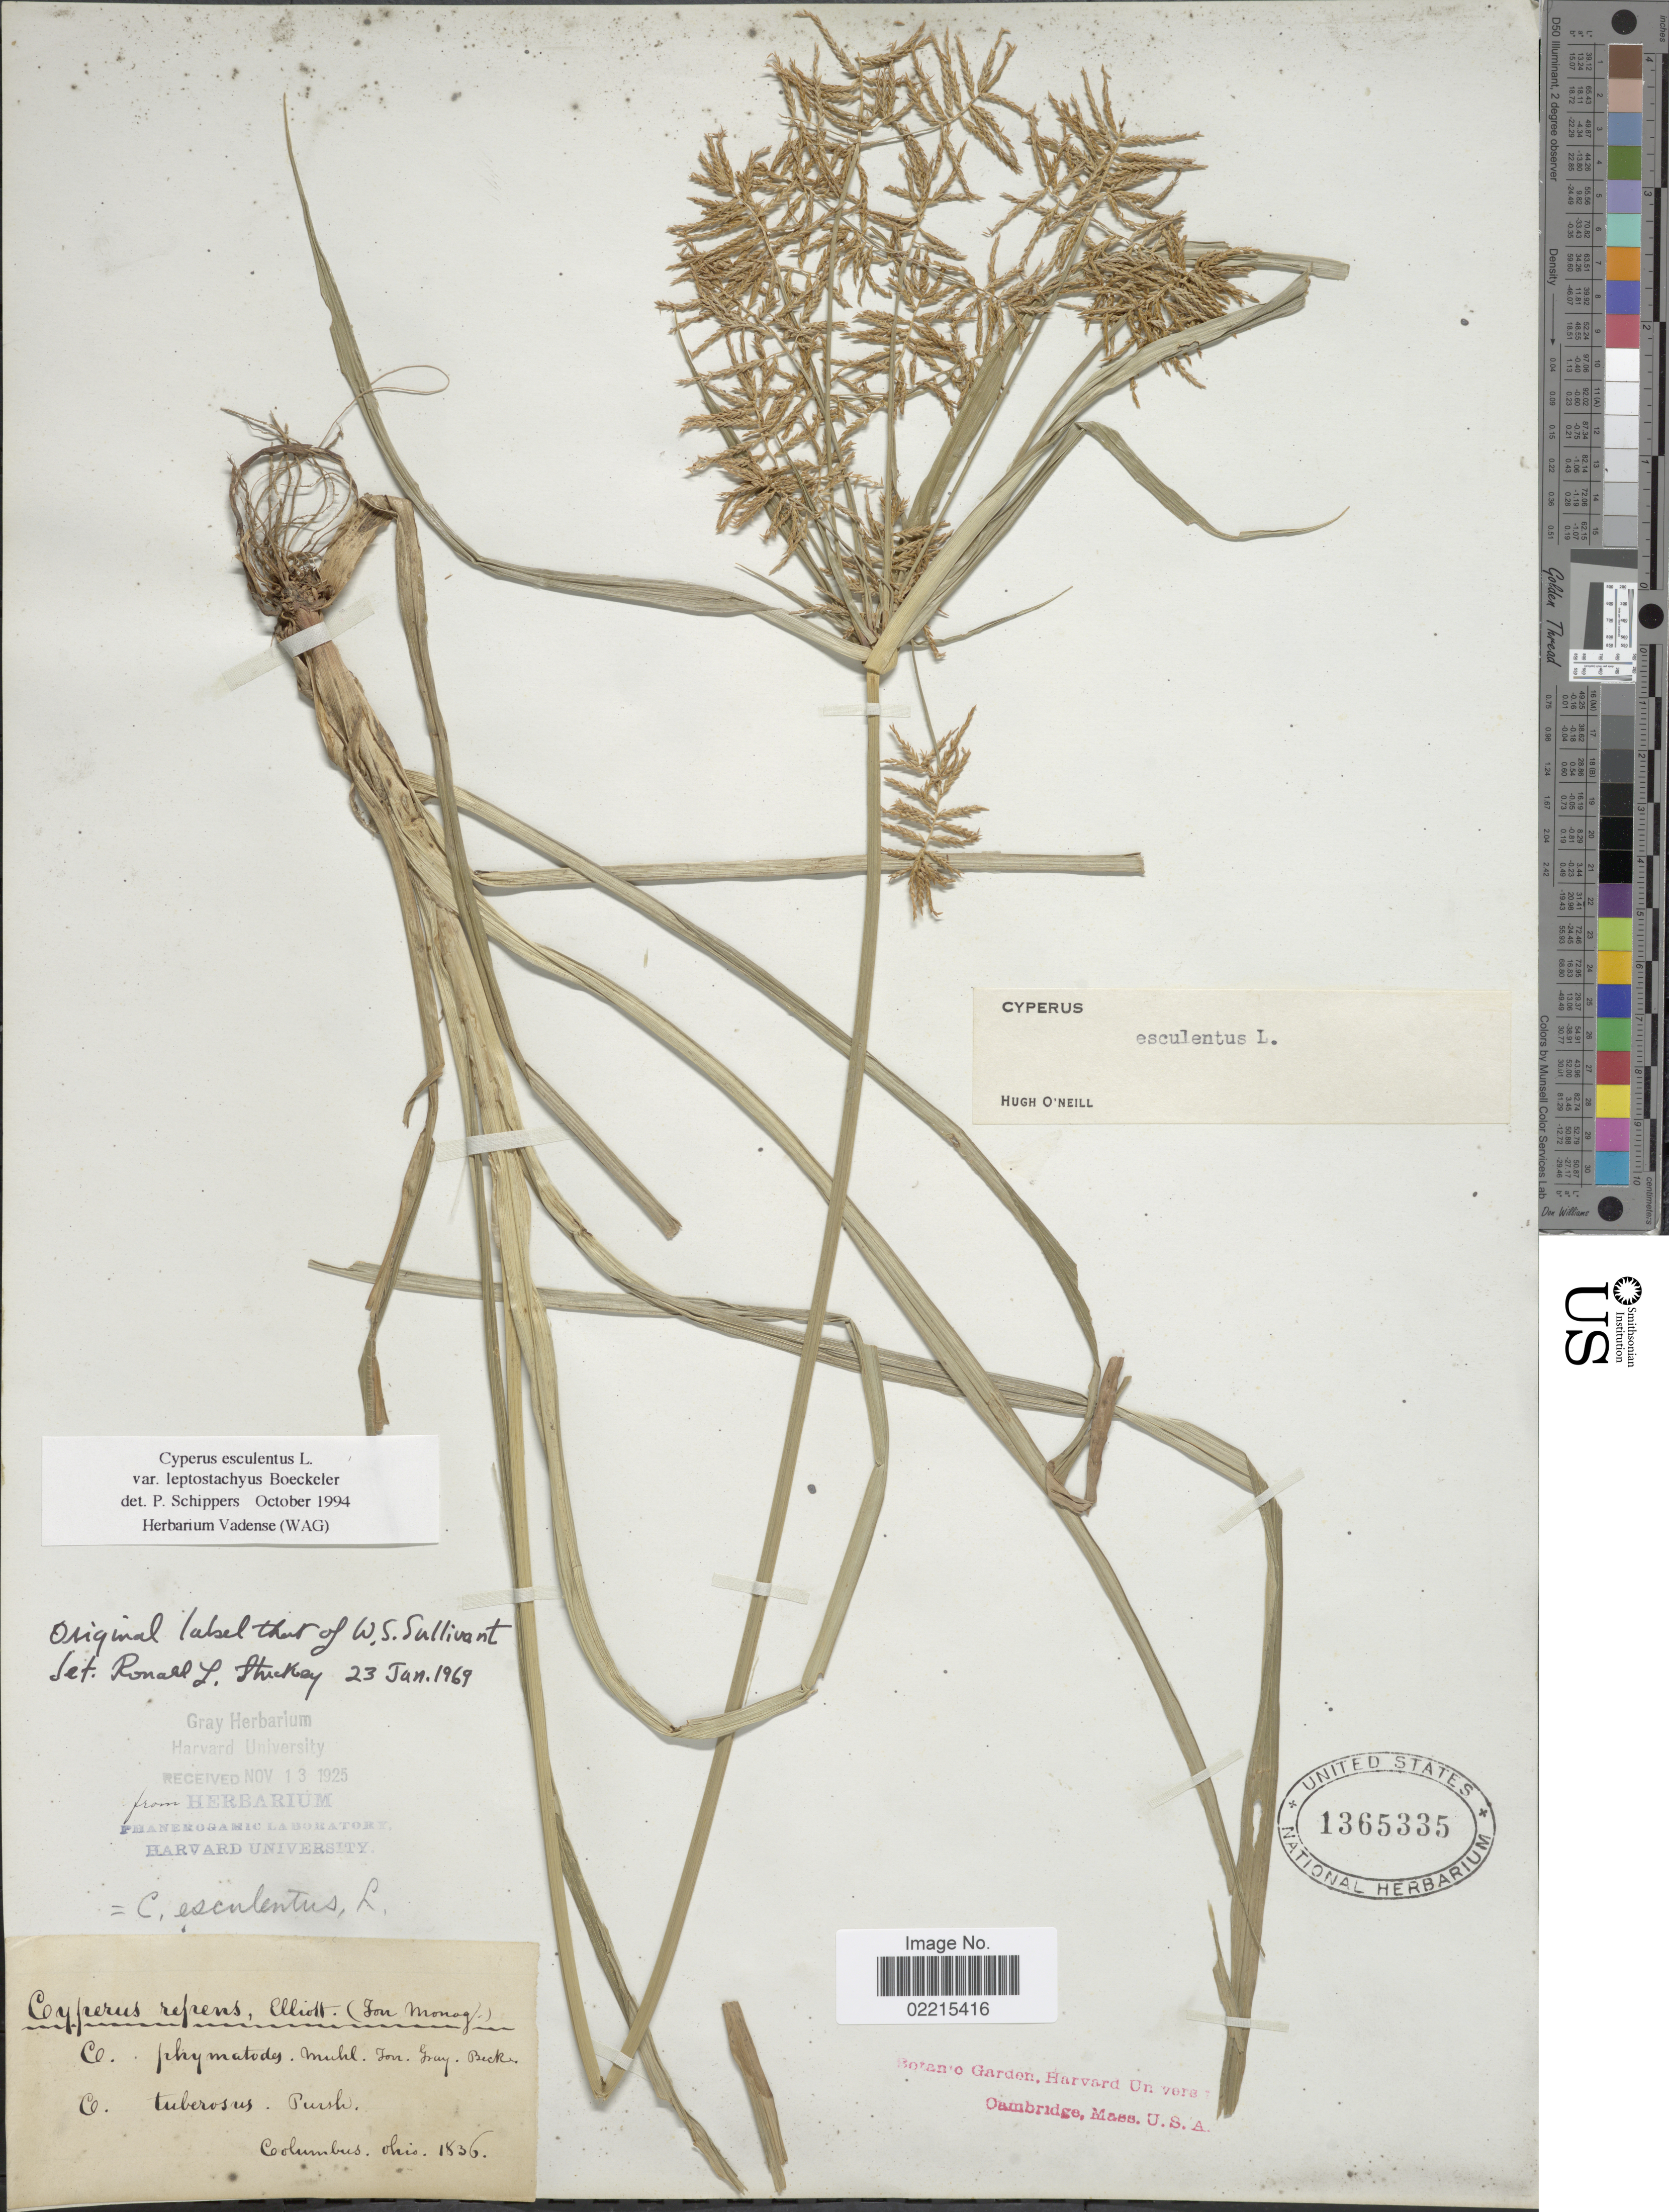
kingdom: Plantae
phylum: Tracheophyta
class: Liliopsida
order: Poales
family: Cyperaceae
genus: Cyperus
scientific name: Cyperus esculentus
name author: L.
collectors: ex herb. Gray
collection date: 1836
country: United States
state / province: Ohio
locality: Columbus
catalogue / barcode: US 1365335